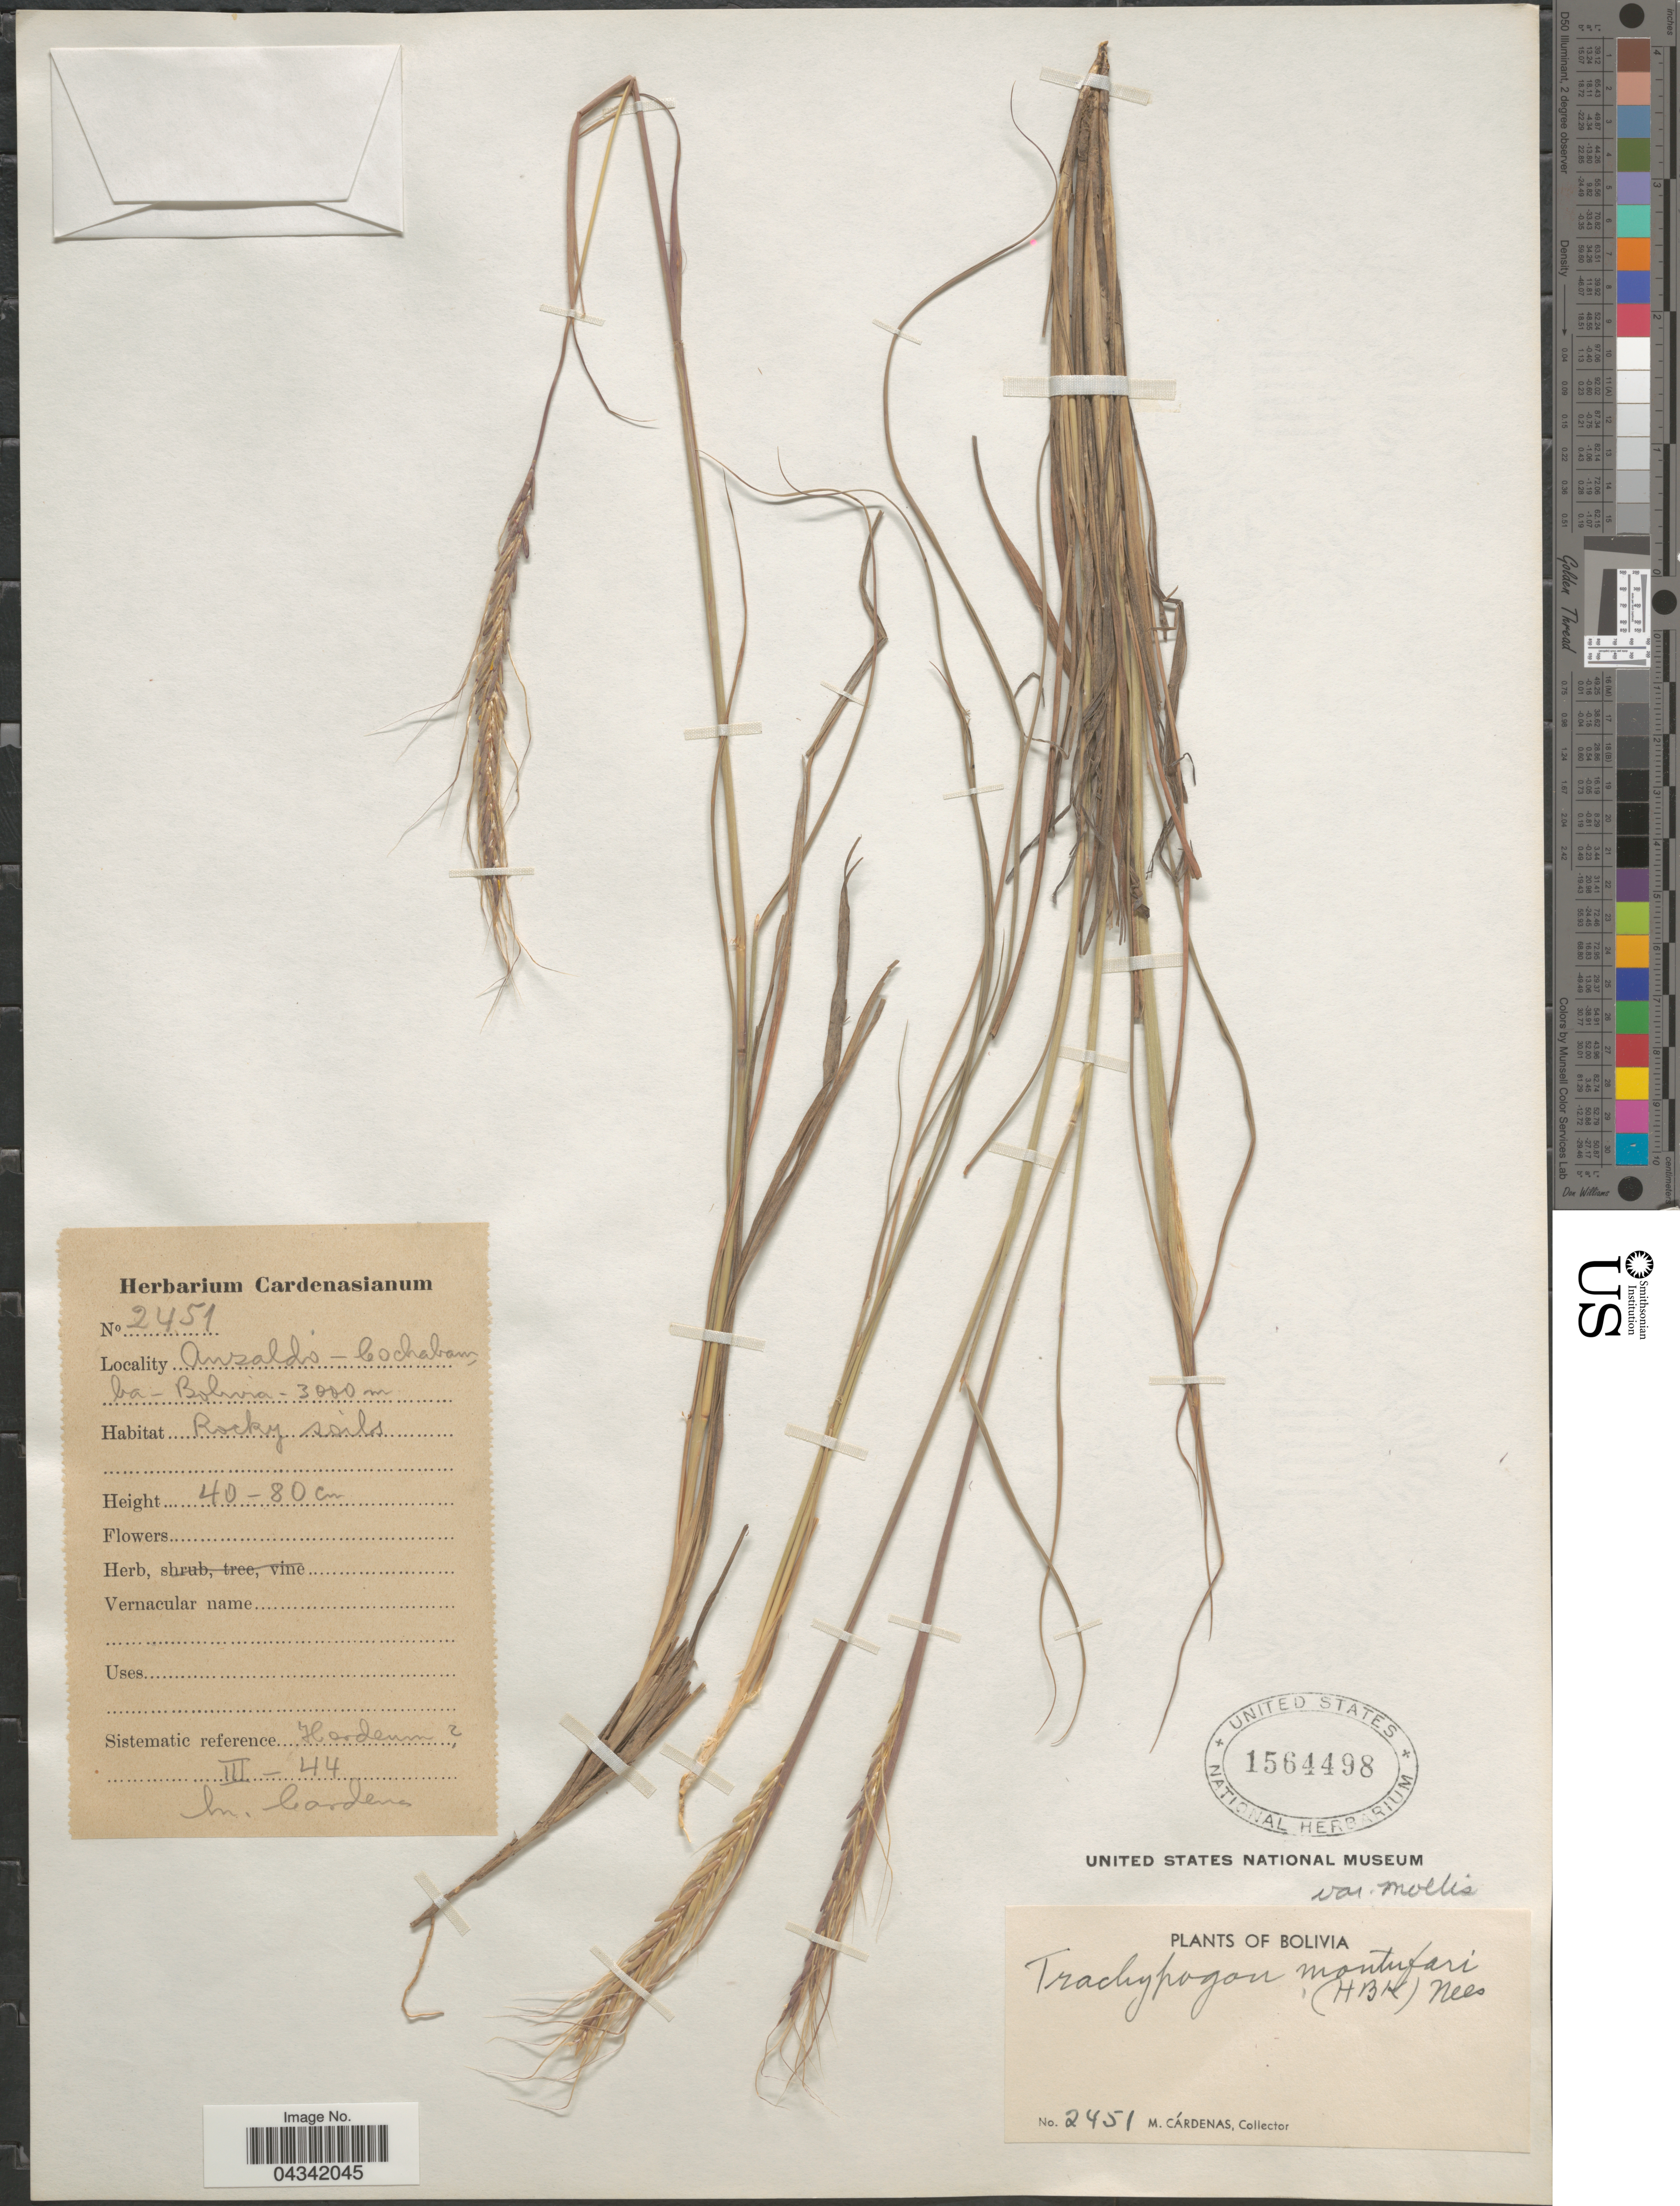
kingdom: Plantae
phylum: Tracheophyta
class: Liliopsida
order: Poales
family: Poaceae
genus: Trachypogon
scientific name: Trachypogon spicatus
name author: (L. f.) Kuntze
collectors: M. Cárdenas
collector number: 2451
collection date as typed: Transcribed d/m/y: /3/44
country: Bolivia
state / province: Cochabamba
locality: Anzaldo.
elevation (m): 3000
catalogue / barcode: US 1564498